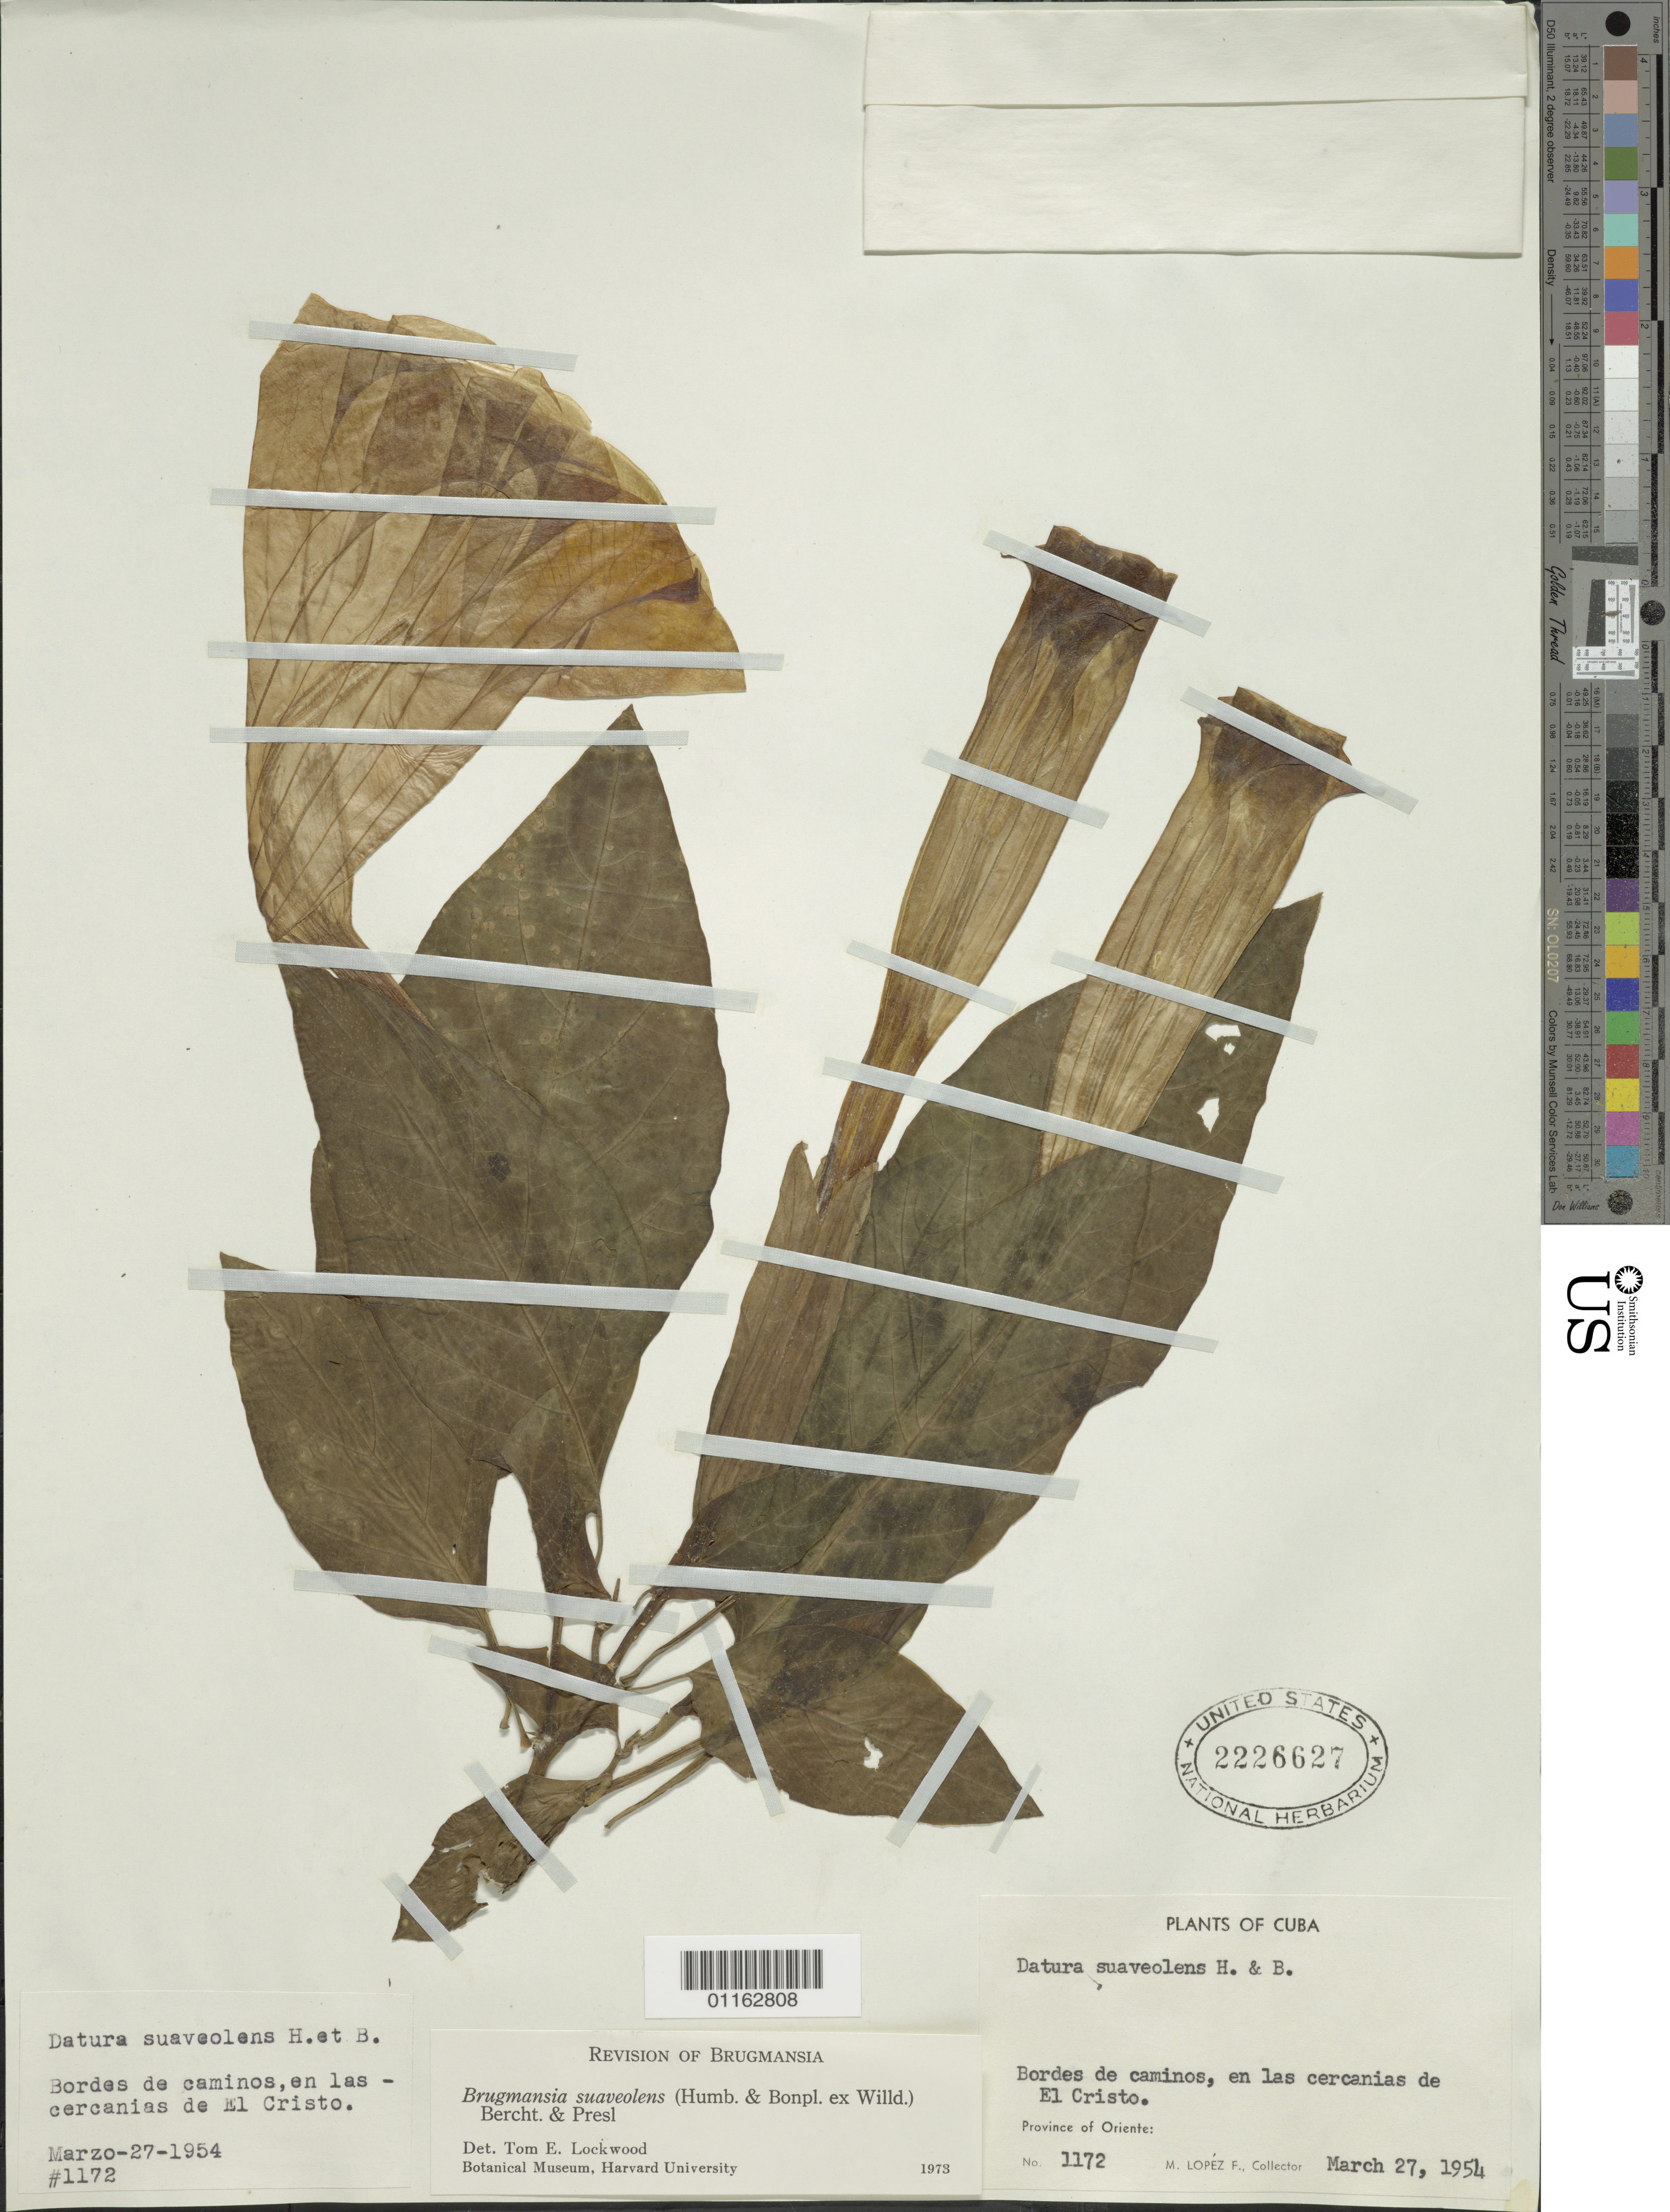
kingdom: Plantae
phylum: Tracheophyta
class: Magnoliopsida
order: Solanales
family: Solanaceae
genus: Brugmansia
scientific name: Brugmansia suaveolens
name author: (Humb. & Bonpl. ex Willd.) Brecht. & J. Presl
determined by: Lockwood, T. E.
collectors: M. López Figueiras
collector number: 1172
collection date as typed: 27 Mar 1954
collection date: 1954-03-27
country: Cuba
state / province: Oriente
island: Cuba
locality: Bordes de caminos, en las cercanias de El Cristo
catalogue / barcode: US 2226627